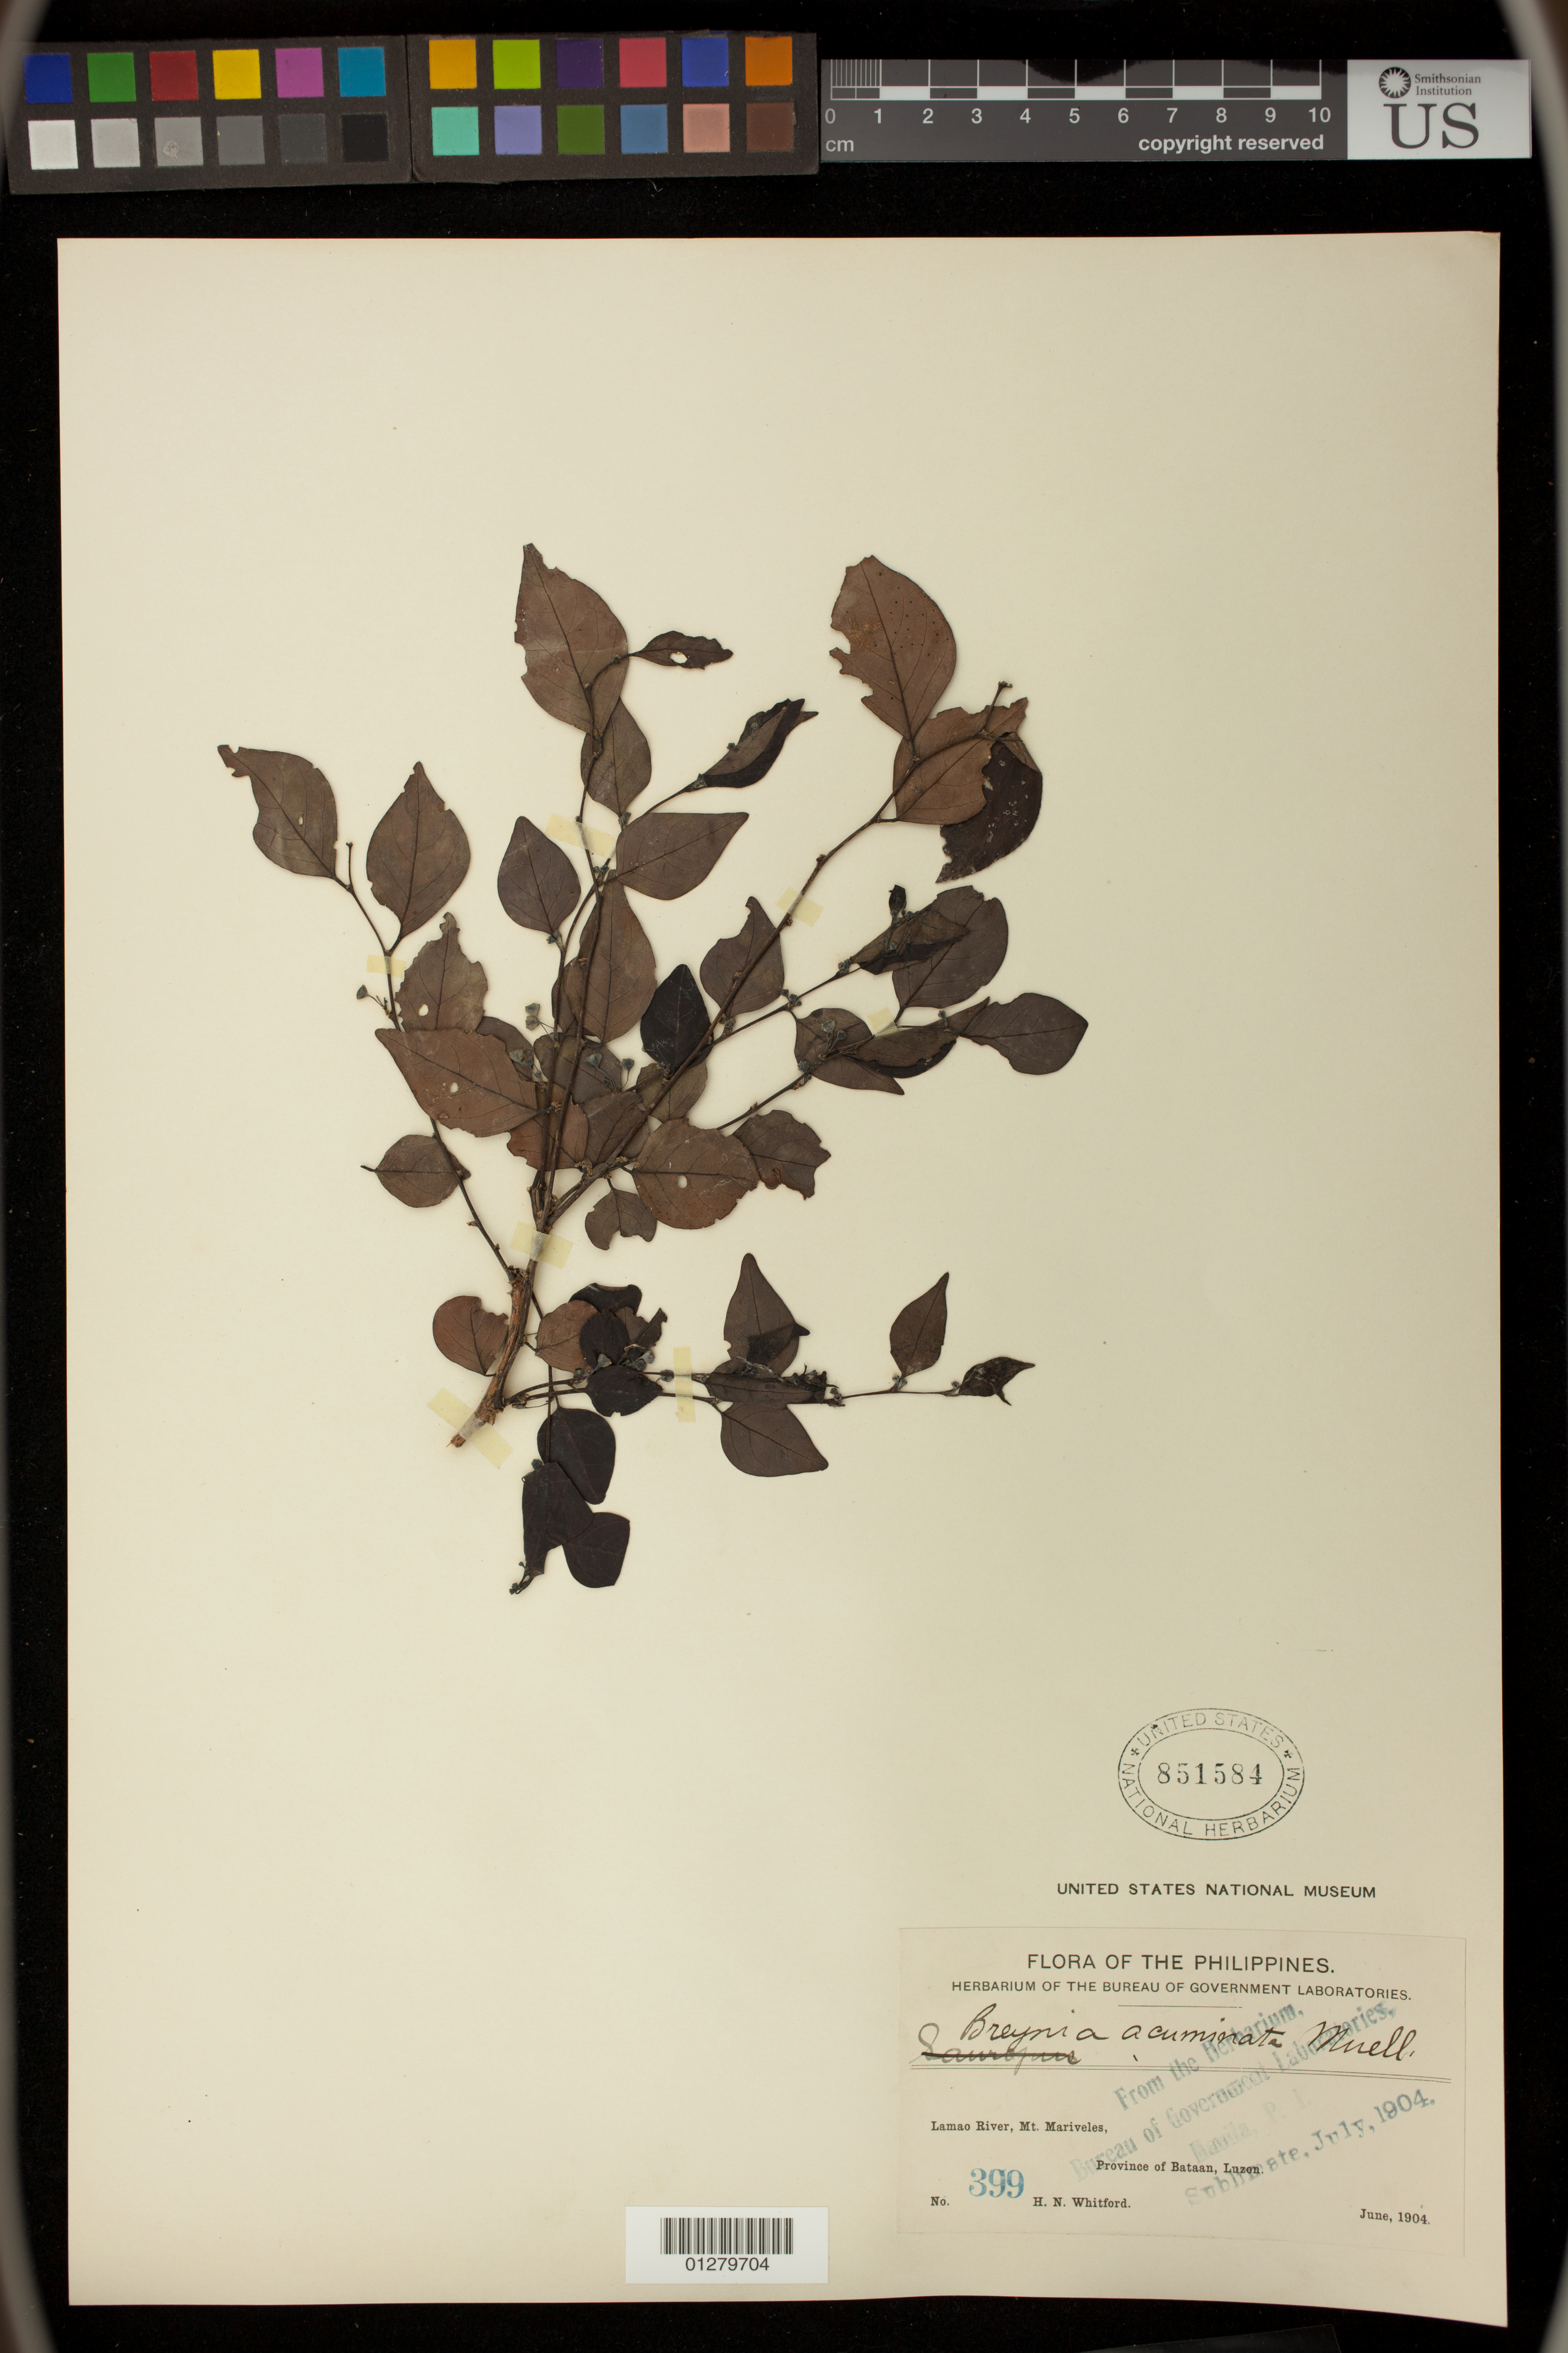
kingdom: Plantae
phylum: Tracheophyta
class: Magnoliopsida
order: Malpighiales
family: Phyllanthaceae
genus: Breynia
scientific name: Breynia racemosa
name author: (Blume) Müll. Arg.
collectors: H. N. Whitford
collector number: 399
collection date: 1904-06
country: Philippines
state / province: Central Luzon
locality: Lamao River, Mt. Mariveles, Bataan, Luzon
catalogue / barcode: US 851584